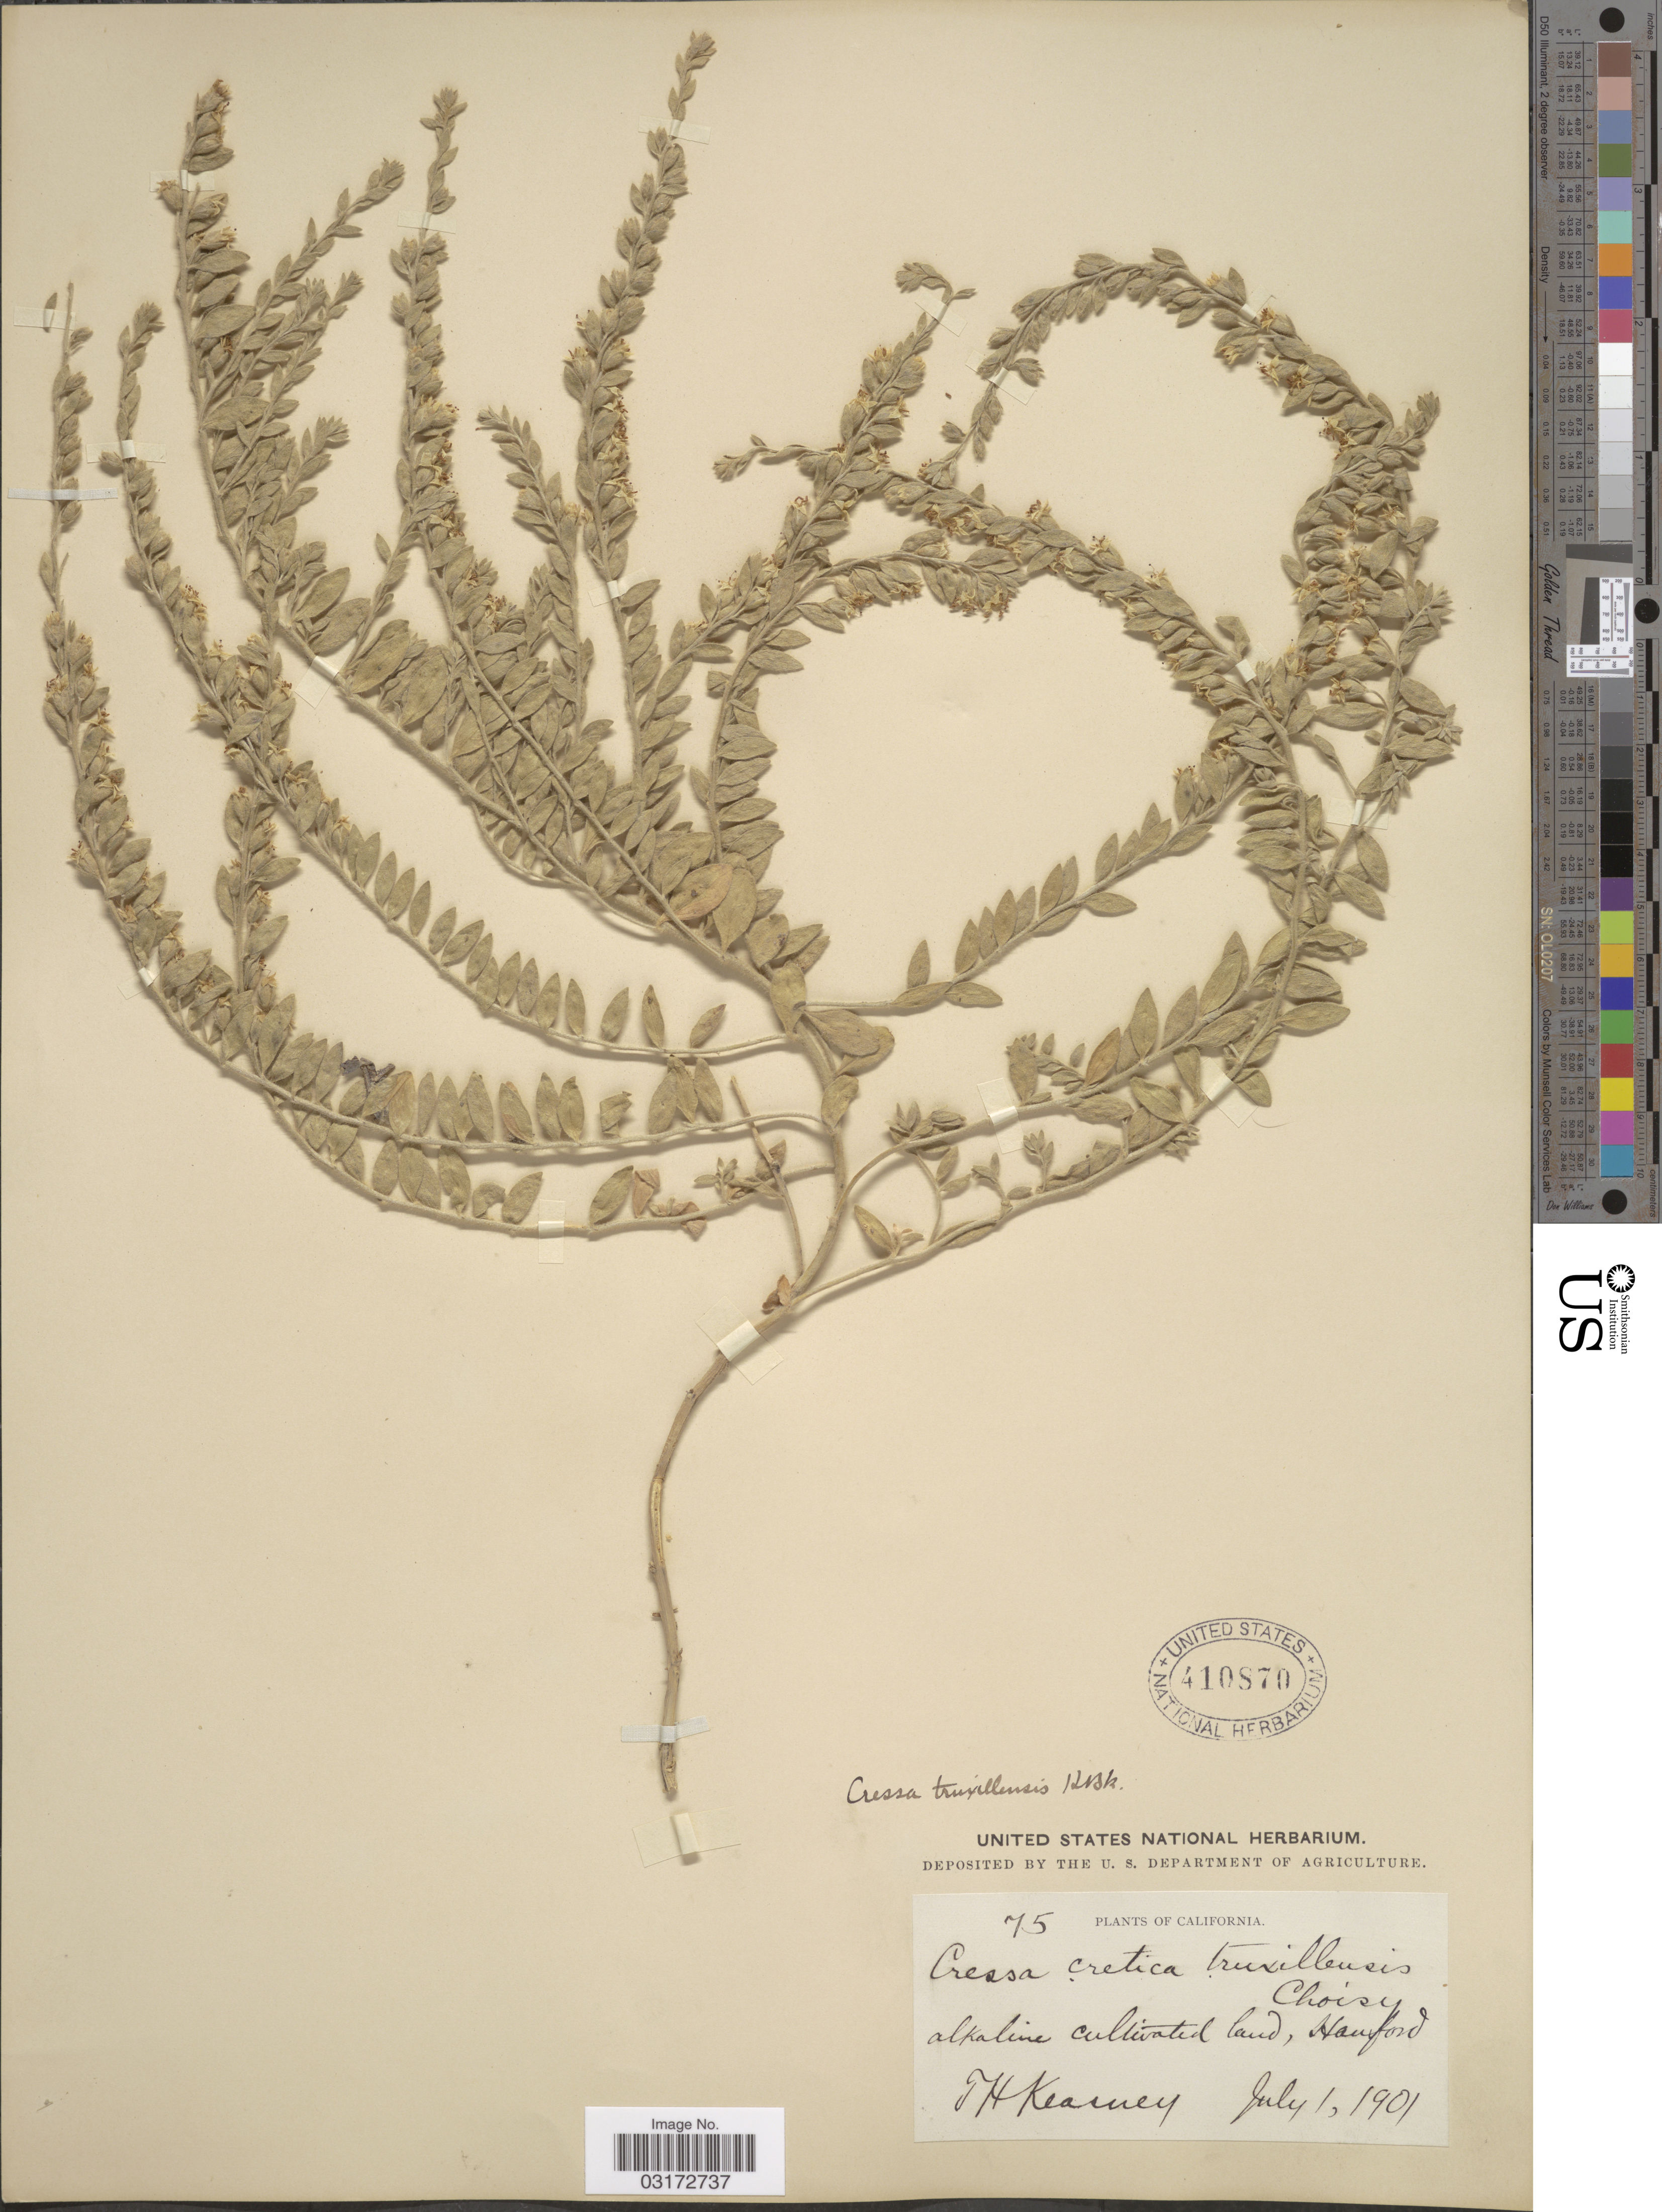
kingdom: Plantae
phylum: Tracheophyta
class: Magnoliopsida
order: Solanales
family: Convolvulaceae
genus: Cressa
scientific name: Cressa truxillensis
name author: Kunth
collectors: T. H. Kearney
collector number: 75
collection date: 1901-07-01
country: United States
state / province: California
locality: Alkaline cultivated land, Hansford.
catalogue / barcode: US 410870